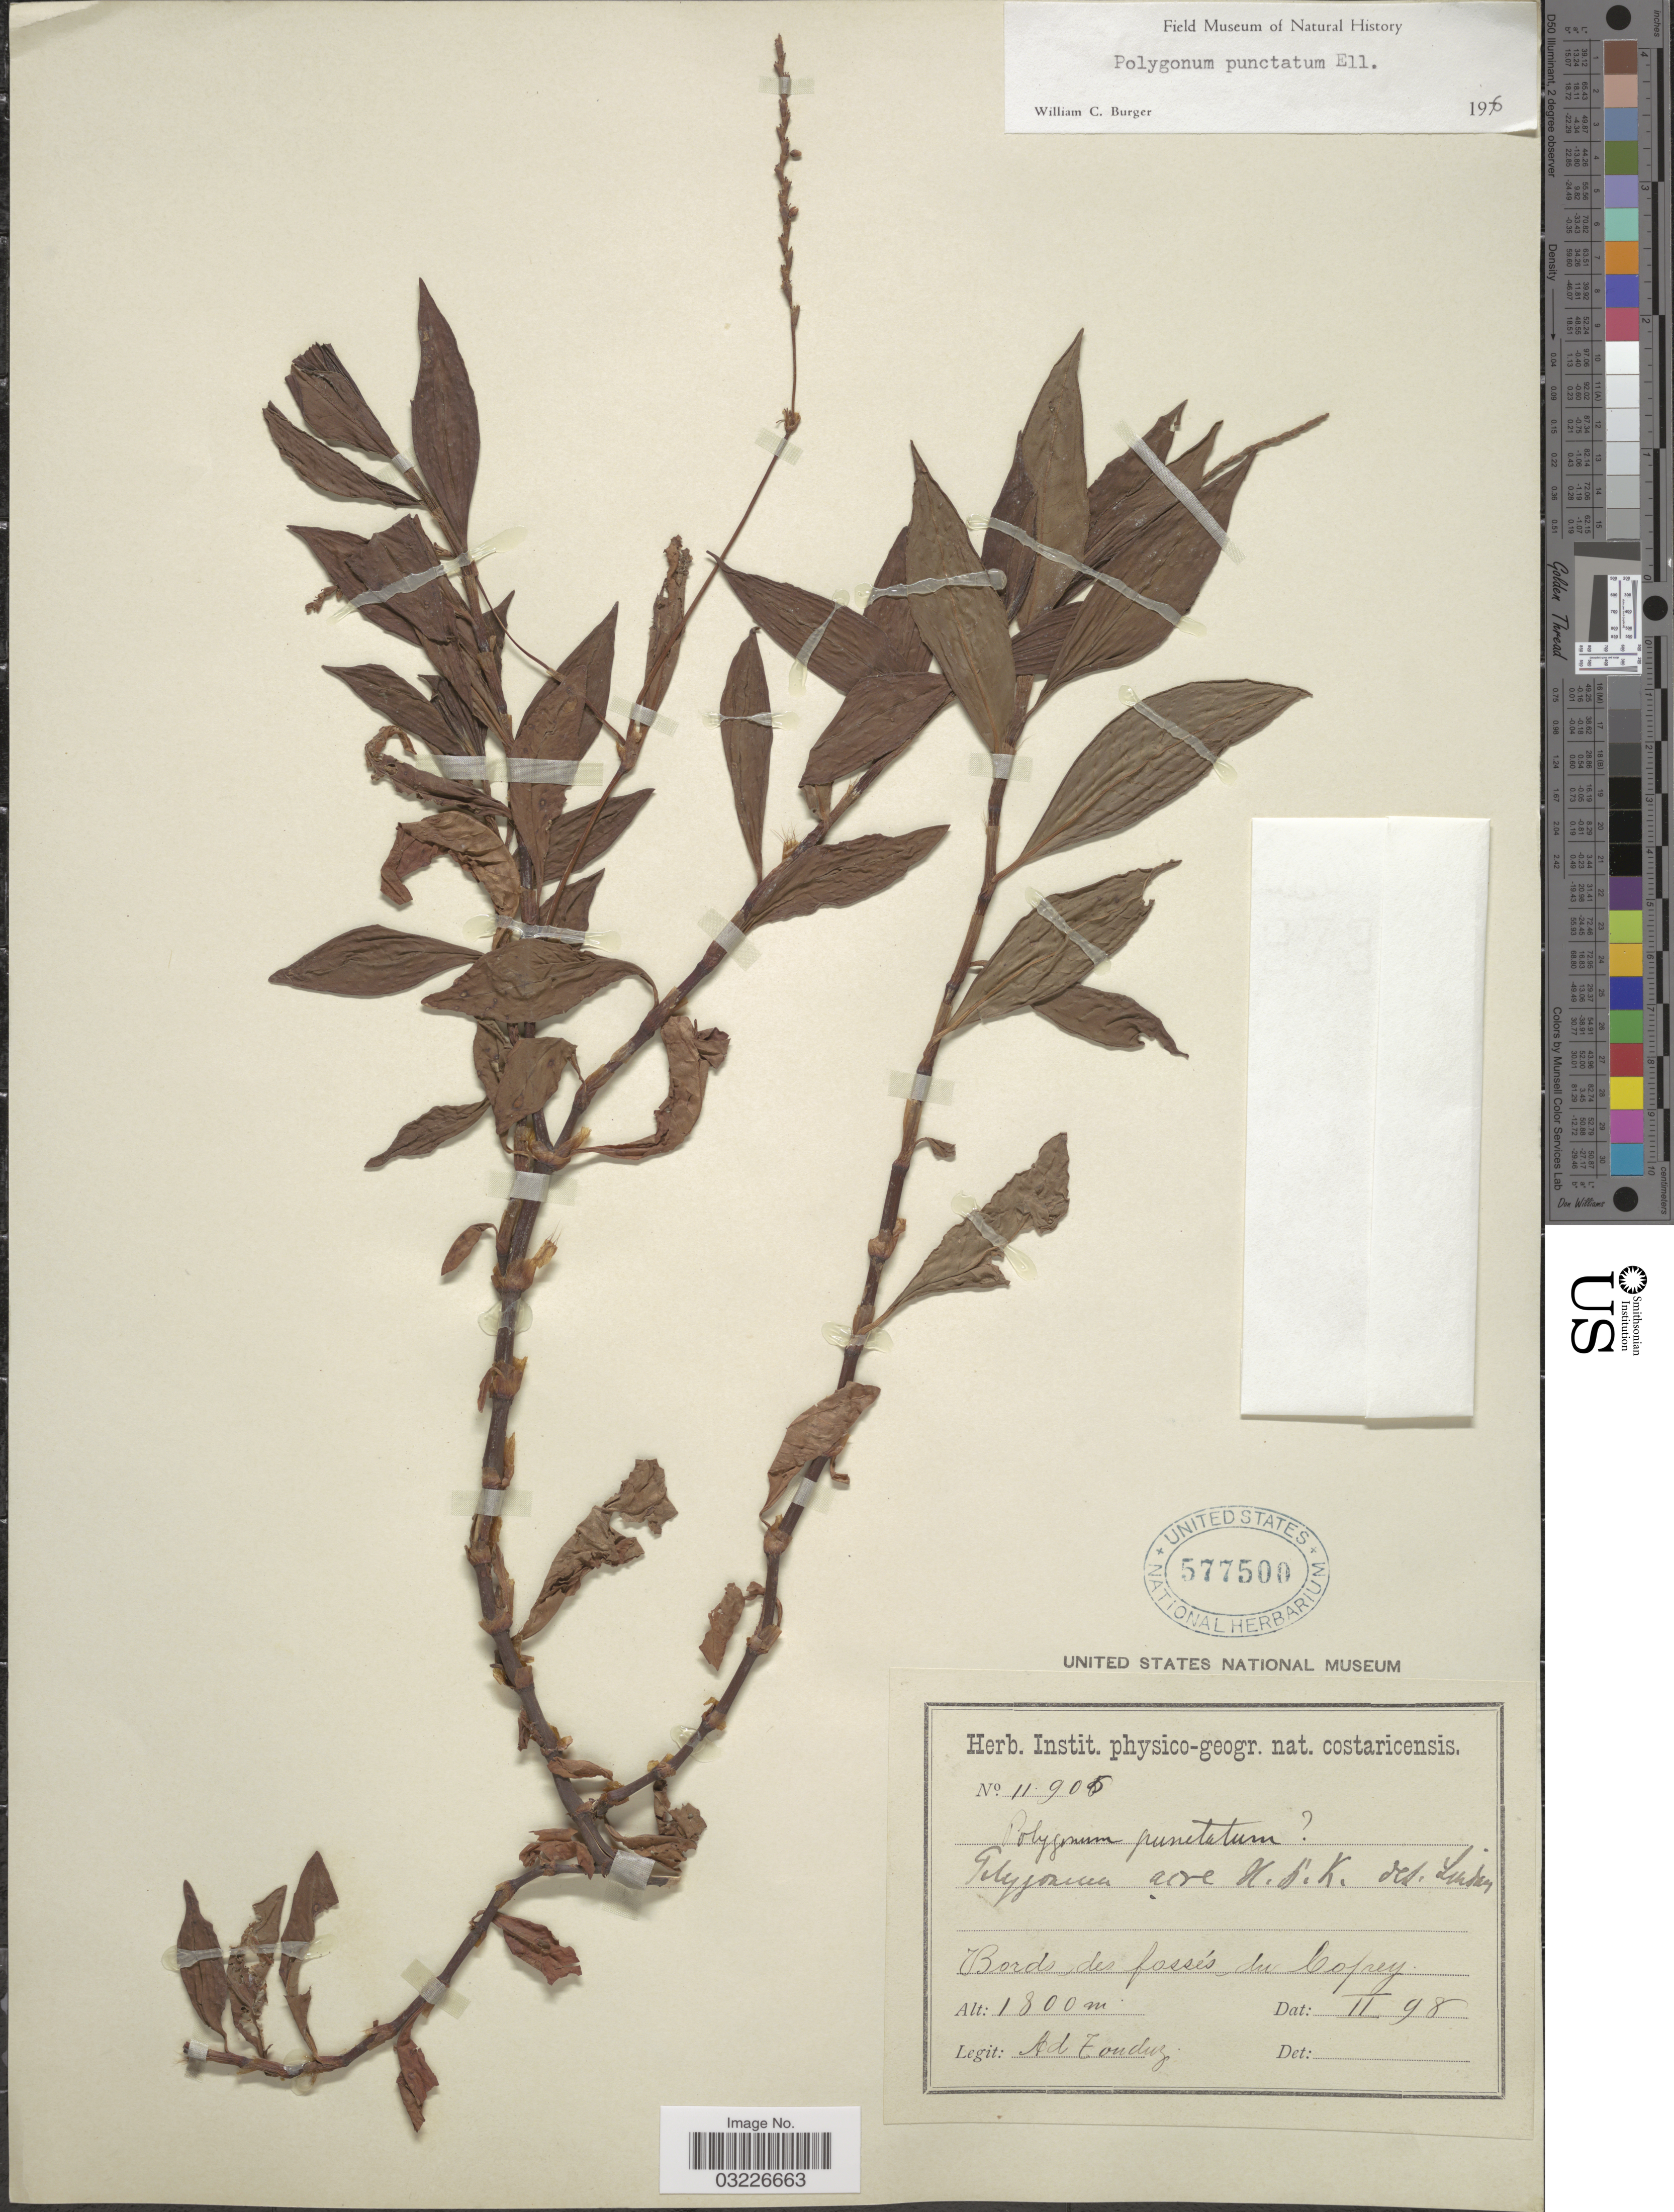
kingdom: Plantae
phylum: Tracheophyta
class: Magnoliopsida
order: Caryophyllales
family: Polygonaceae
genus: Persicaria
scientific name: Persicaria punctata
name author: (Elliott) Small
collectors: A. Tonduz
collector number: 11905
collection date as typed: Transcribed d/m/y: /2/98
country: Costa Rica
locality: Bords des fossés du Copey.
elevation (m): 1800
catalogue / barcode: US 577500